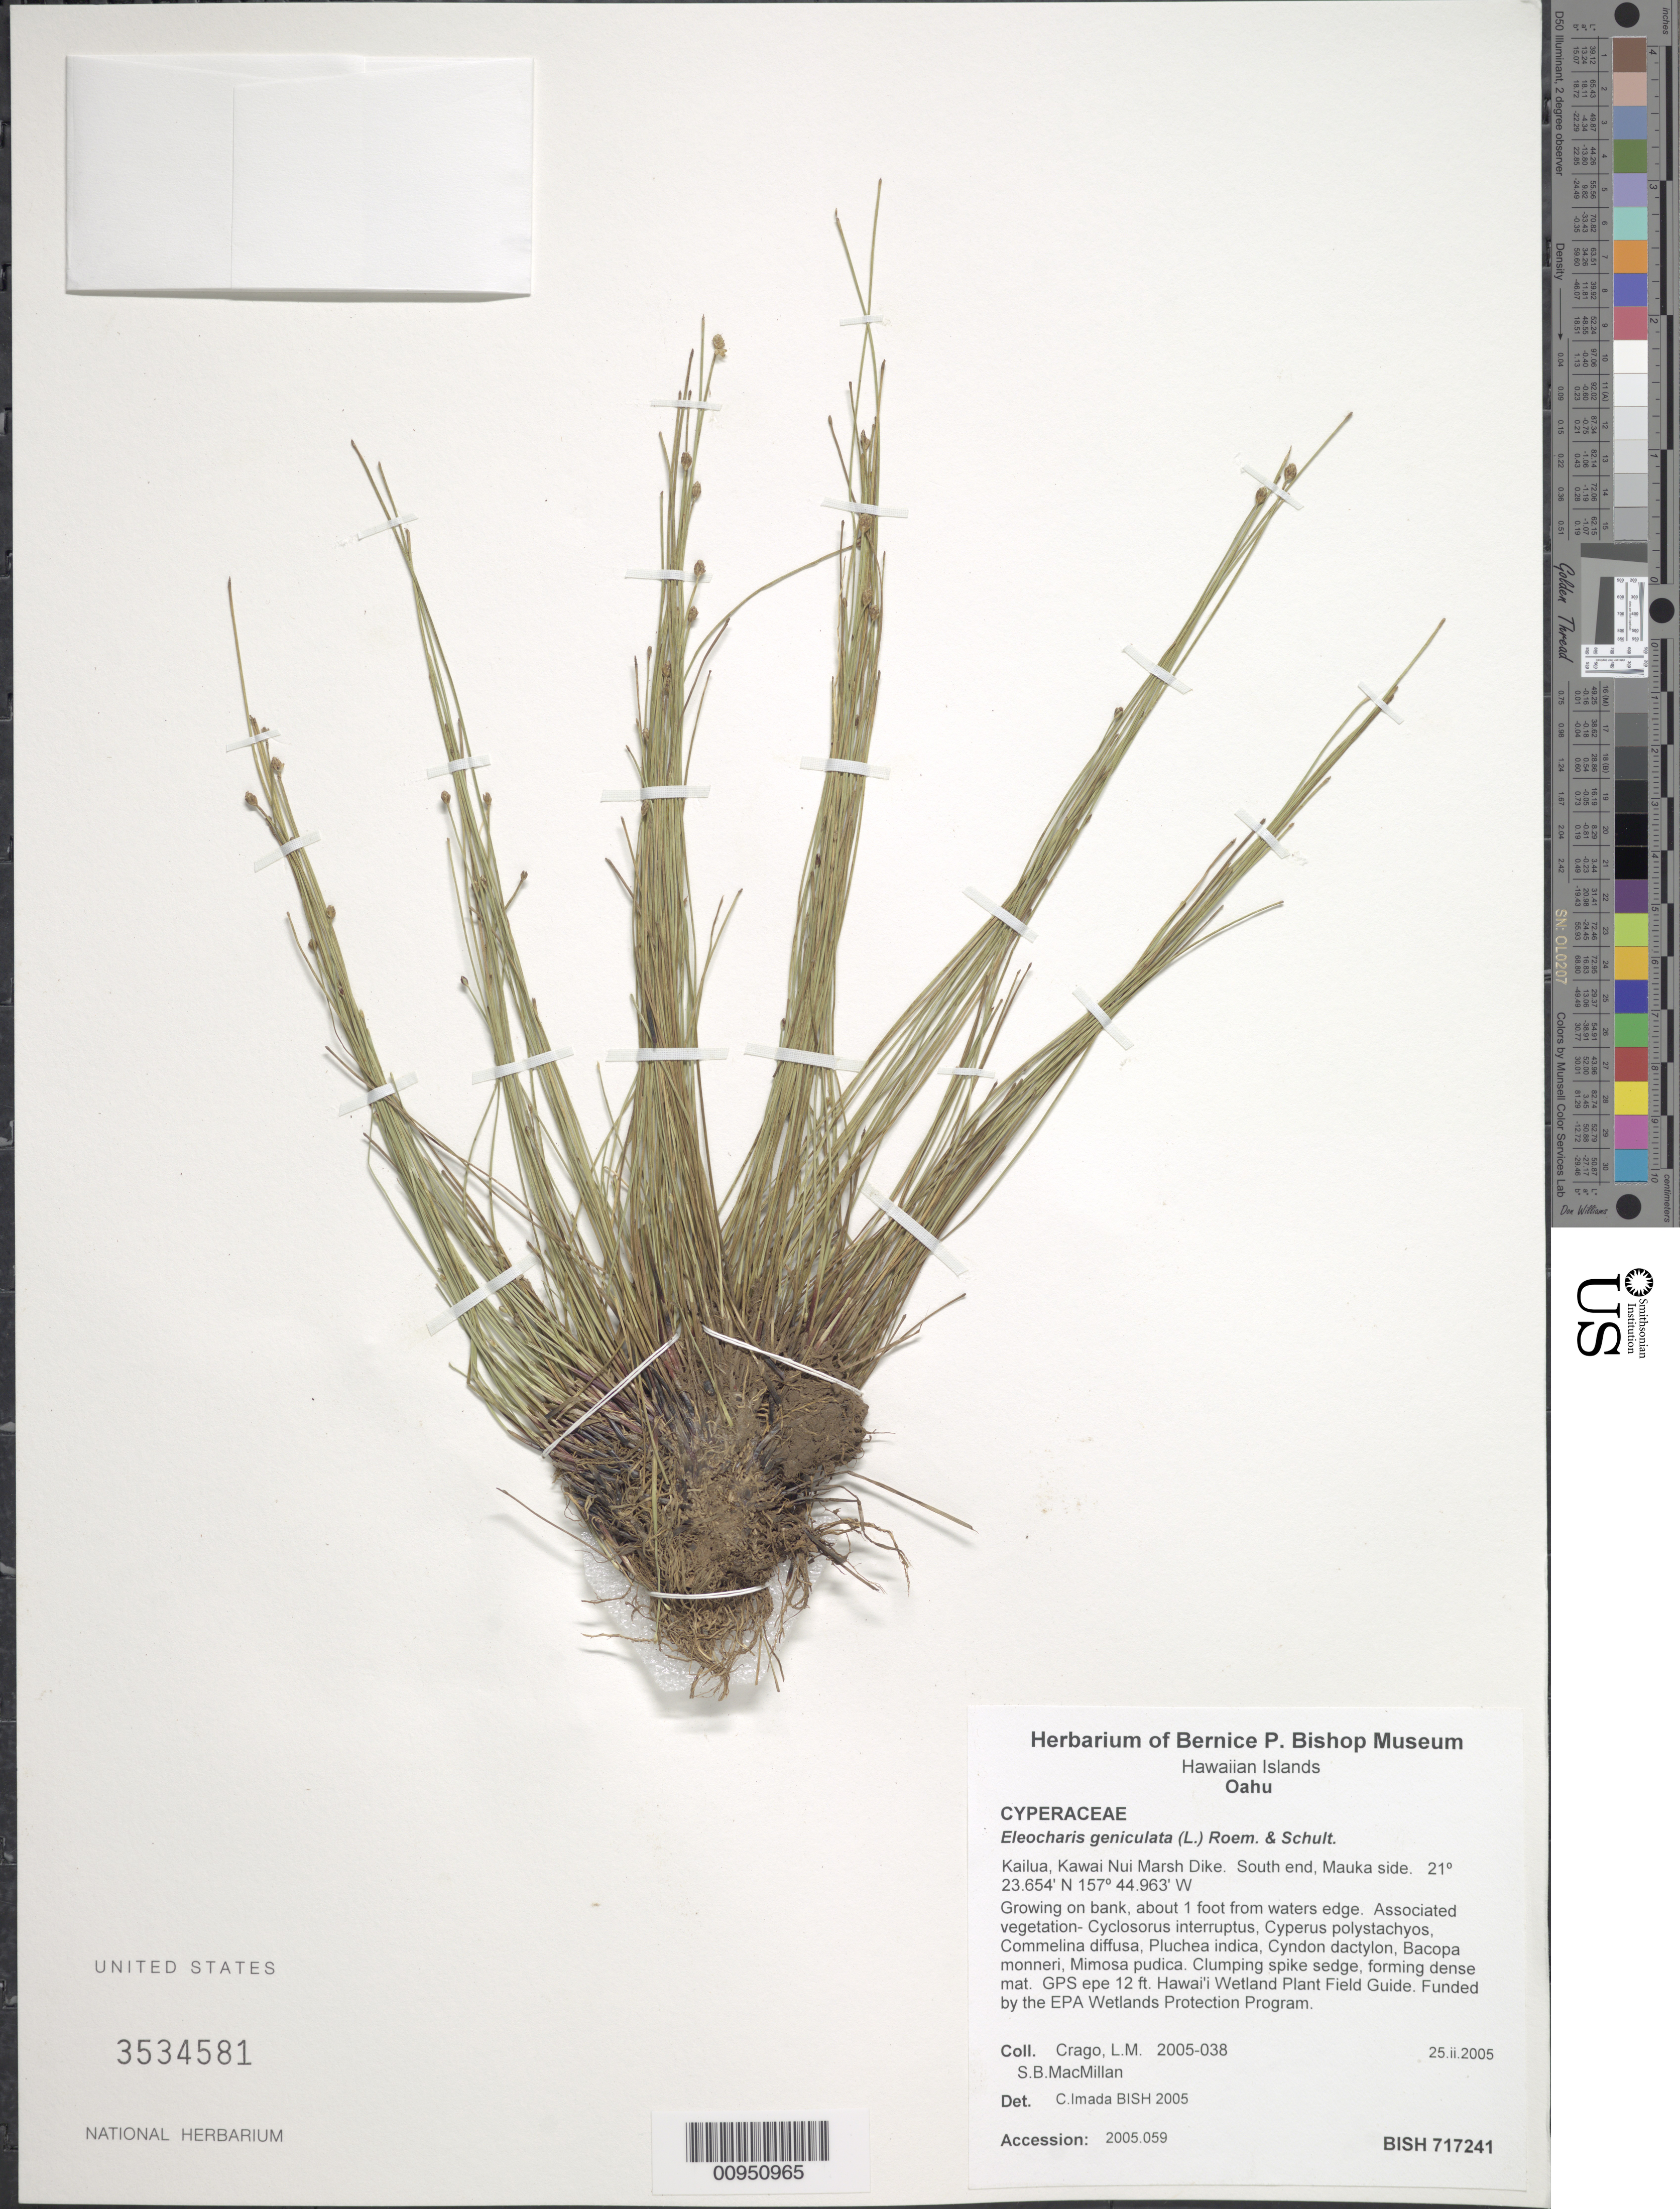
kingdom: Plantae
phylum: Tracheophyta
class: Liliopsida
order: Poales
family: Cyperaceae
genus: Eleocharis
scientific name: Eleocharis geniculata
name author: (L.) Roem. & Schult.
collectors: L. Crago & S. MacMillan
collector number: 2005-038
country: United States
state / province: Hawaii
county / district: Honolulu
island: Oahu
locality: Kailua, Kawai Nui Marsh Dike, S end of Mauka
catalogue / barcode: US 3534581